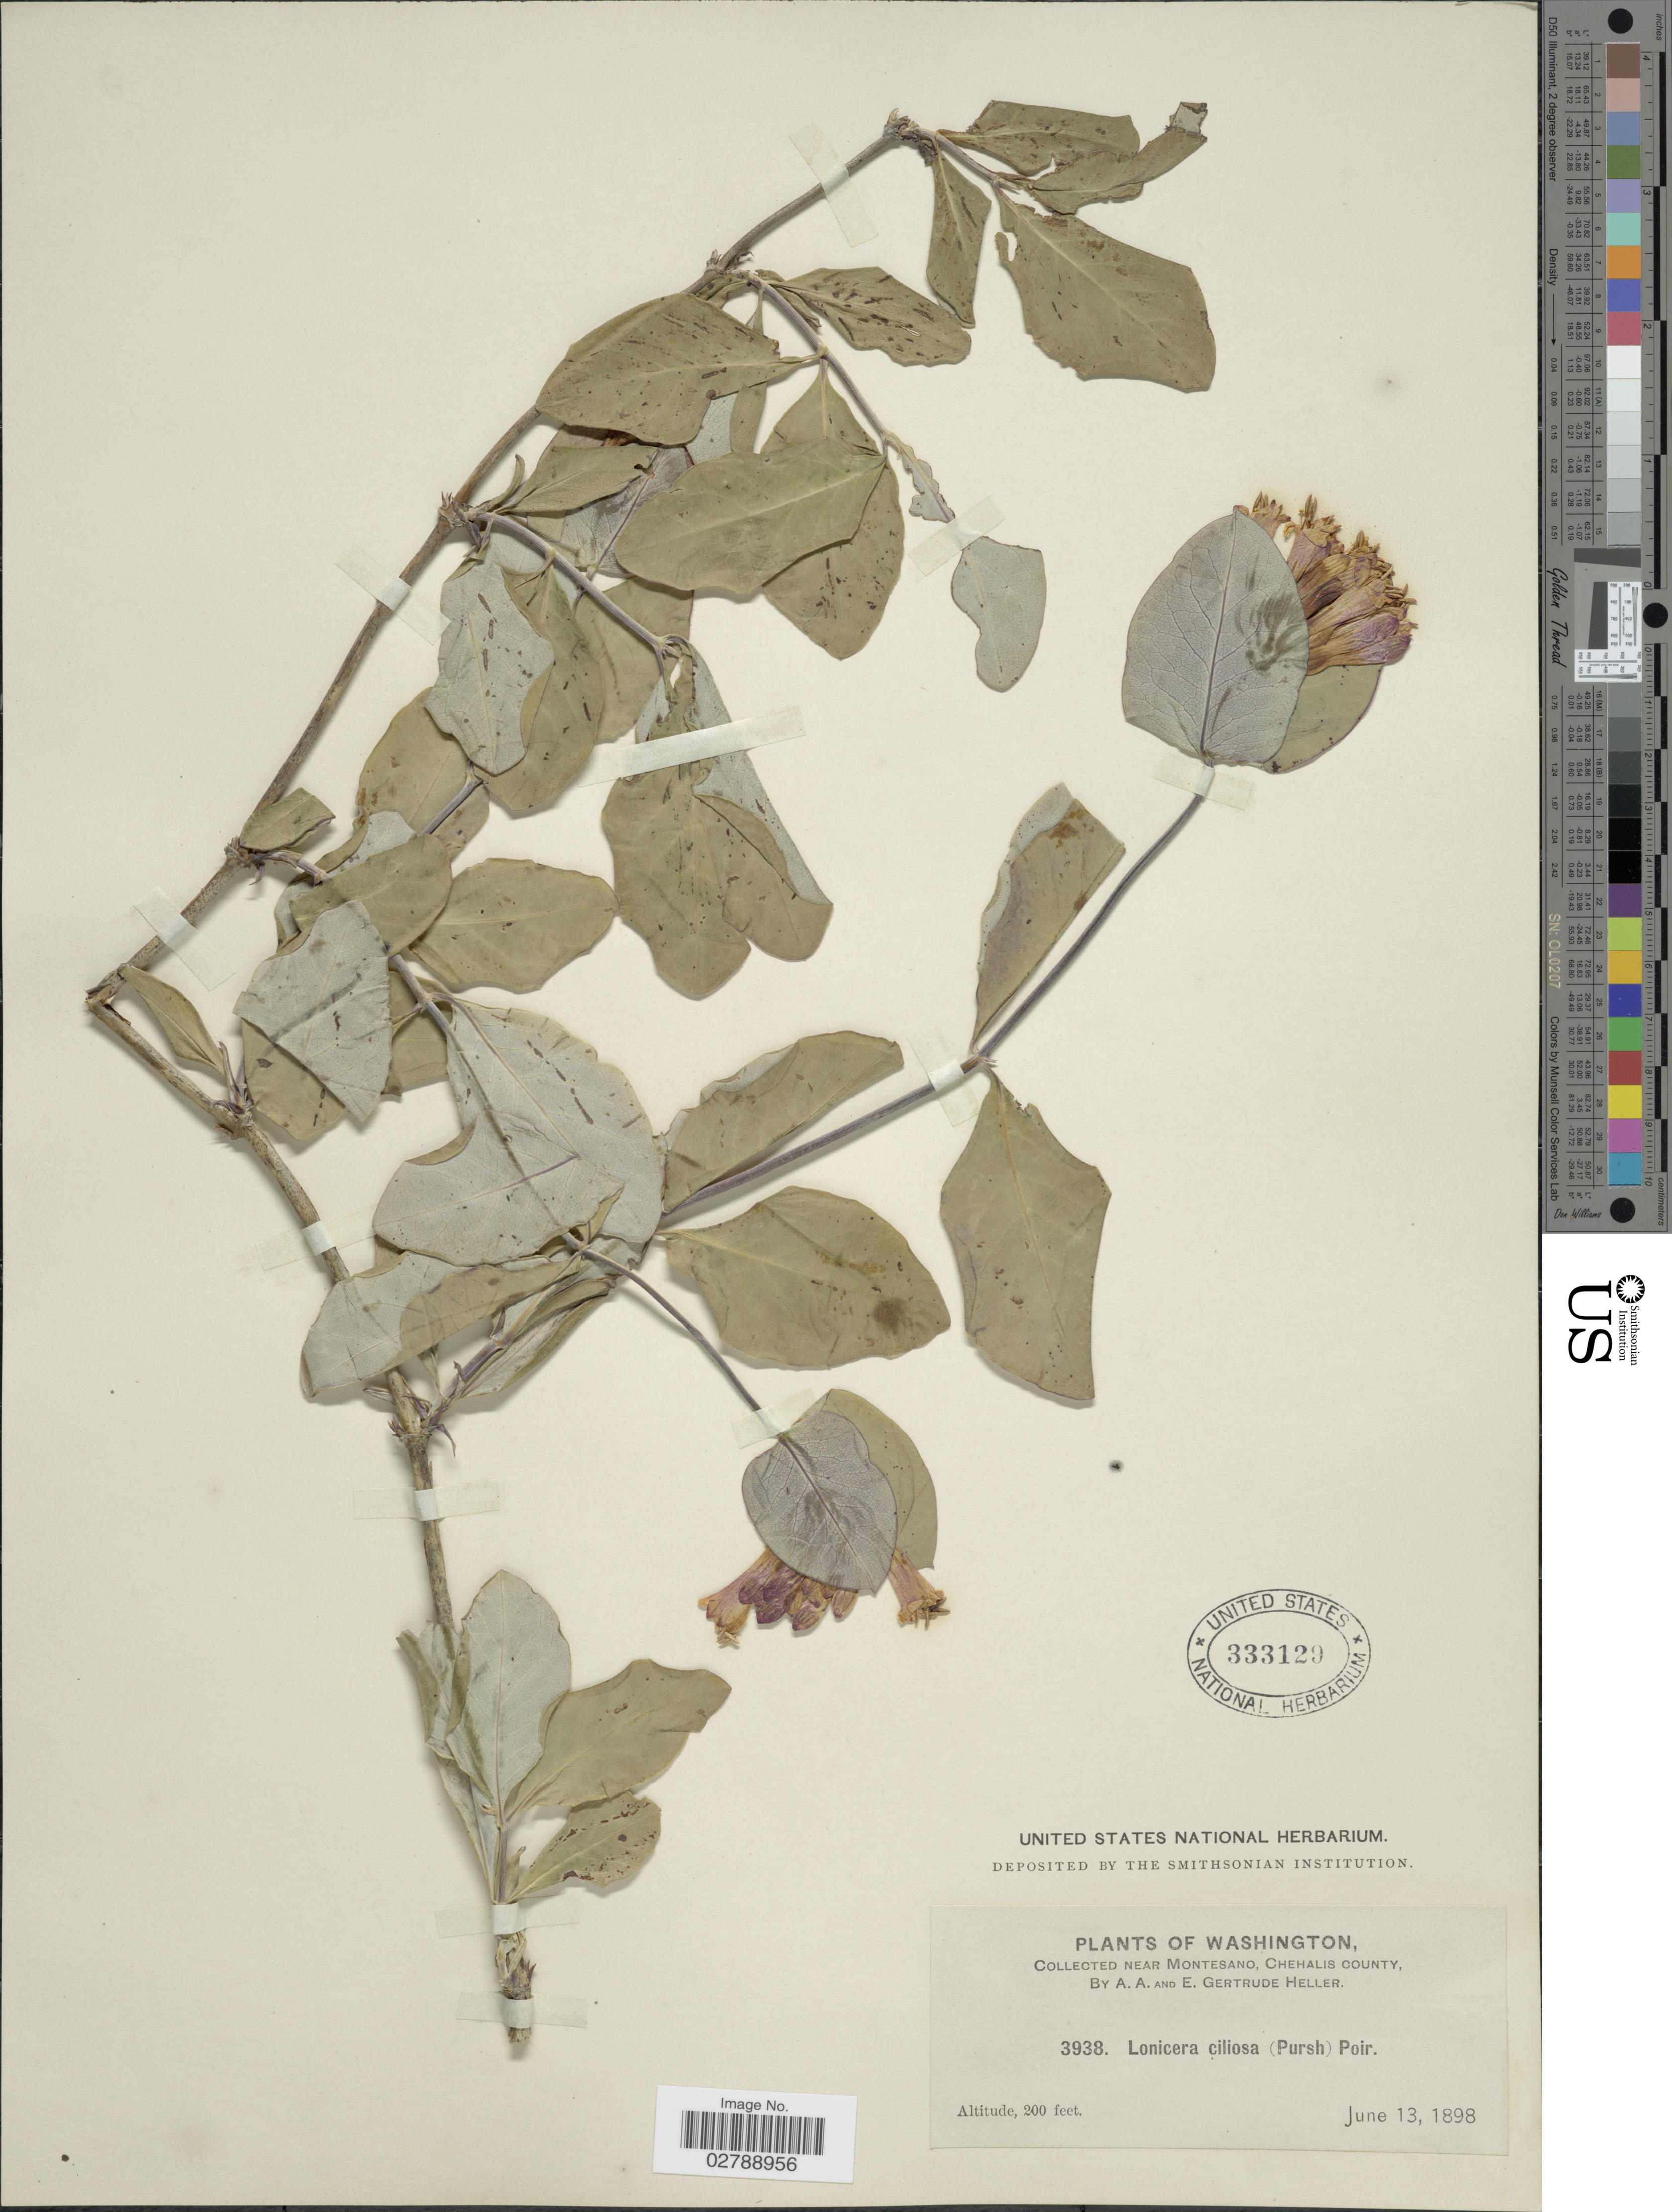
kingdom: Plantae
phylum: Tracheophyta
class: Magnoliopsida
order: Dipsacales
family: Caprifoliaceae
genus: Lonicera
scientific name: Lonicera ciliosa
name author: Poir.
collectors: A. A. Heller & E. Gertrude Heller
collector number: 3938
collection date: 1898-06-13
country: United States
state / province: Washington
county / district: Grays Harbor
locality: Near Montesano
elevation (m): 61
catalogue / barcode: US 333129